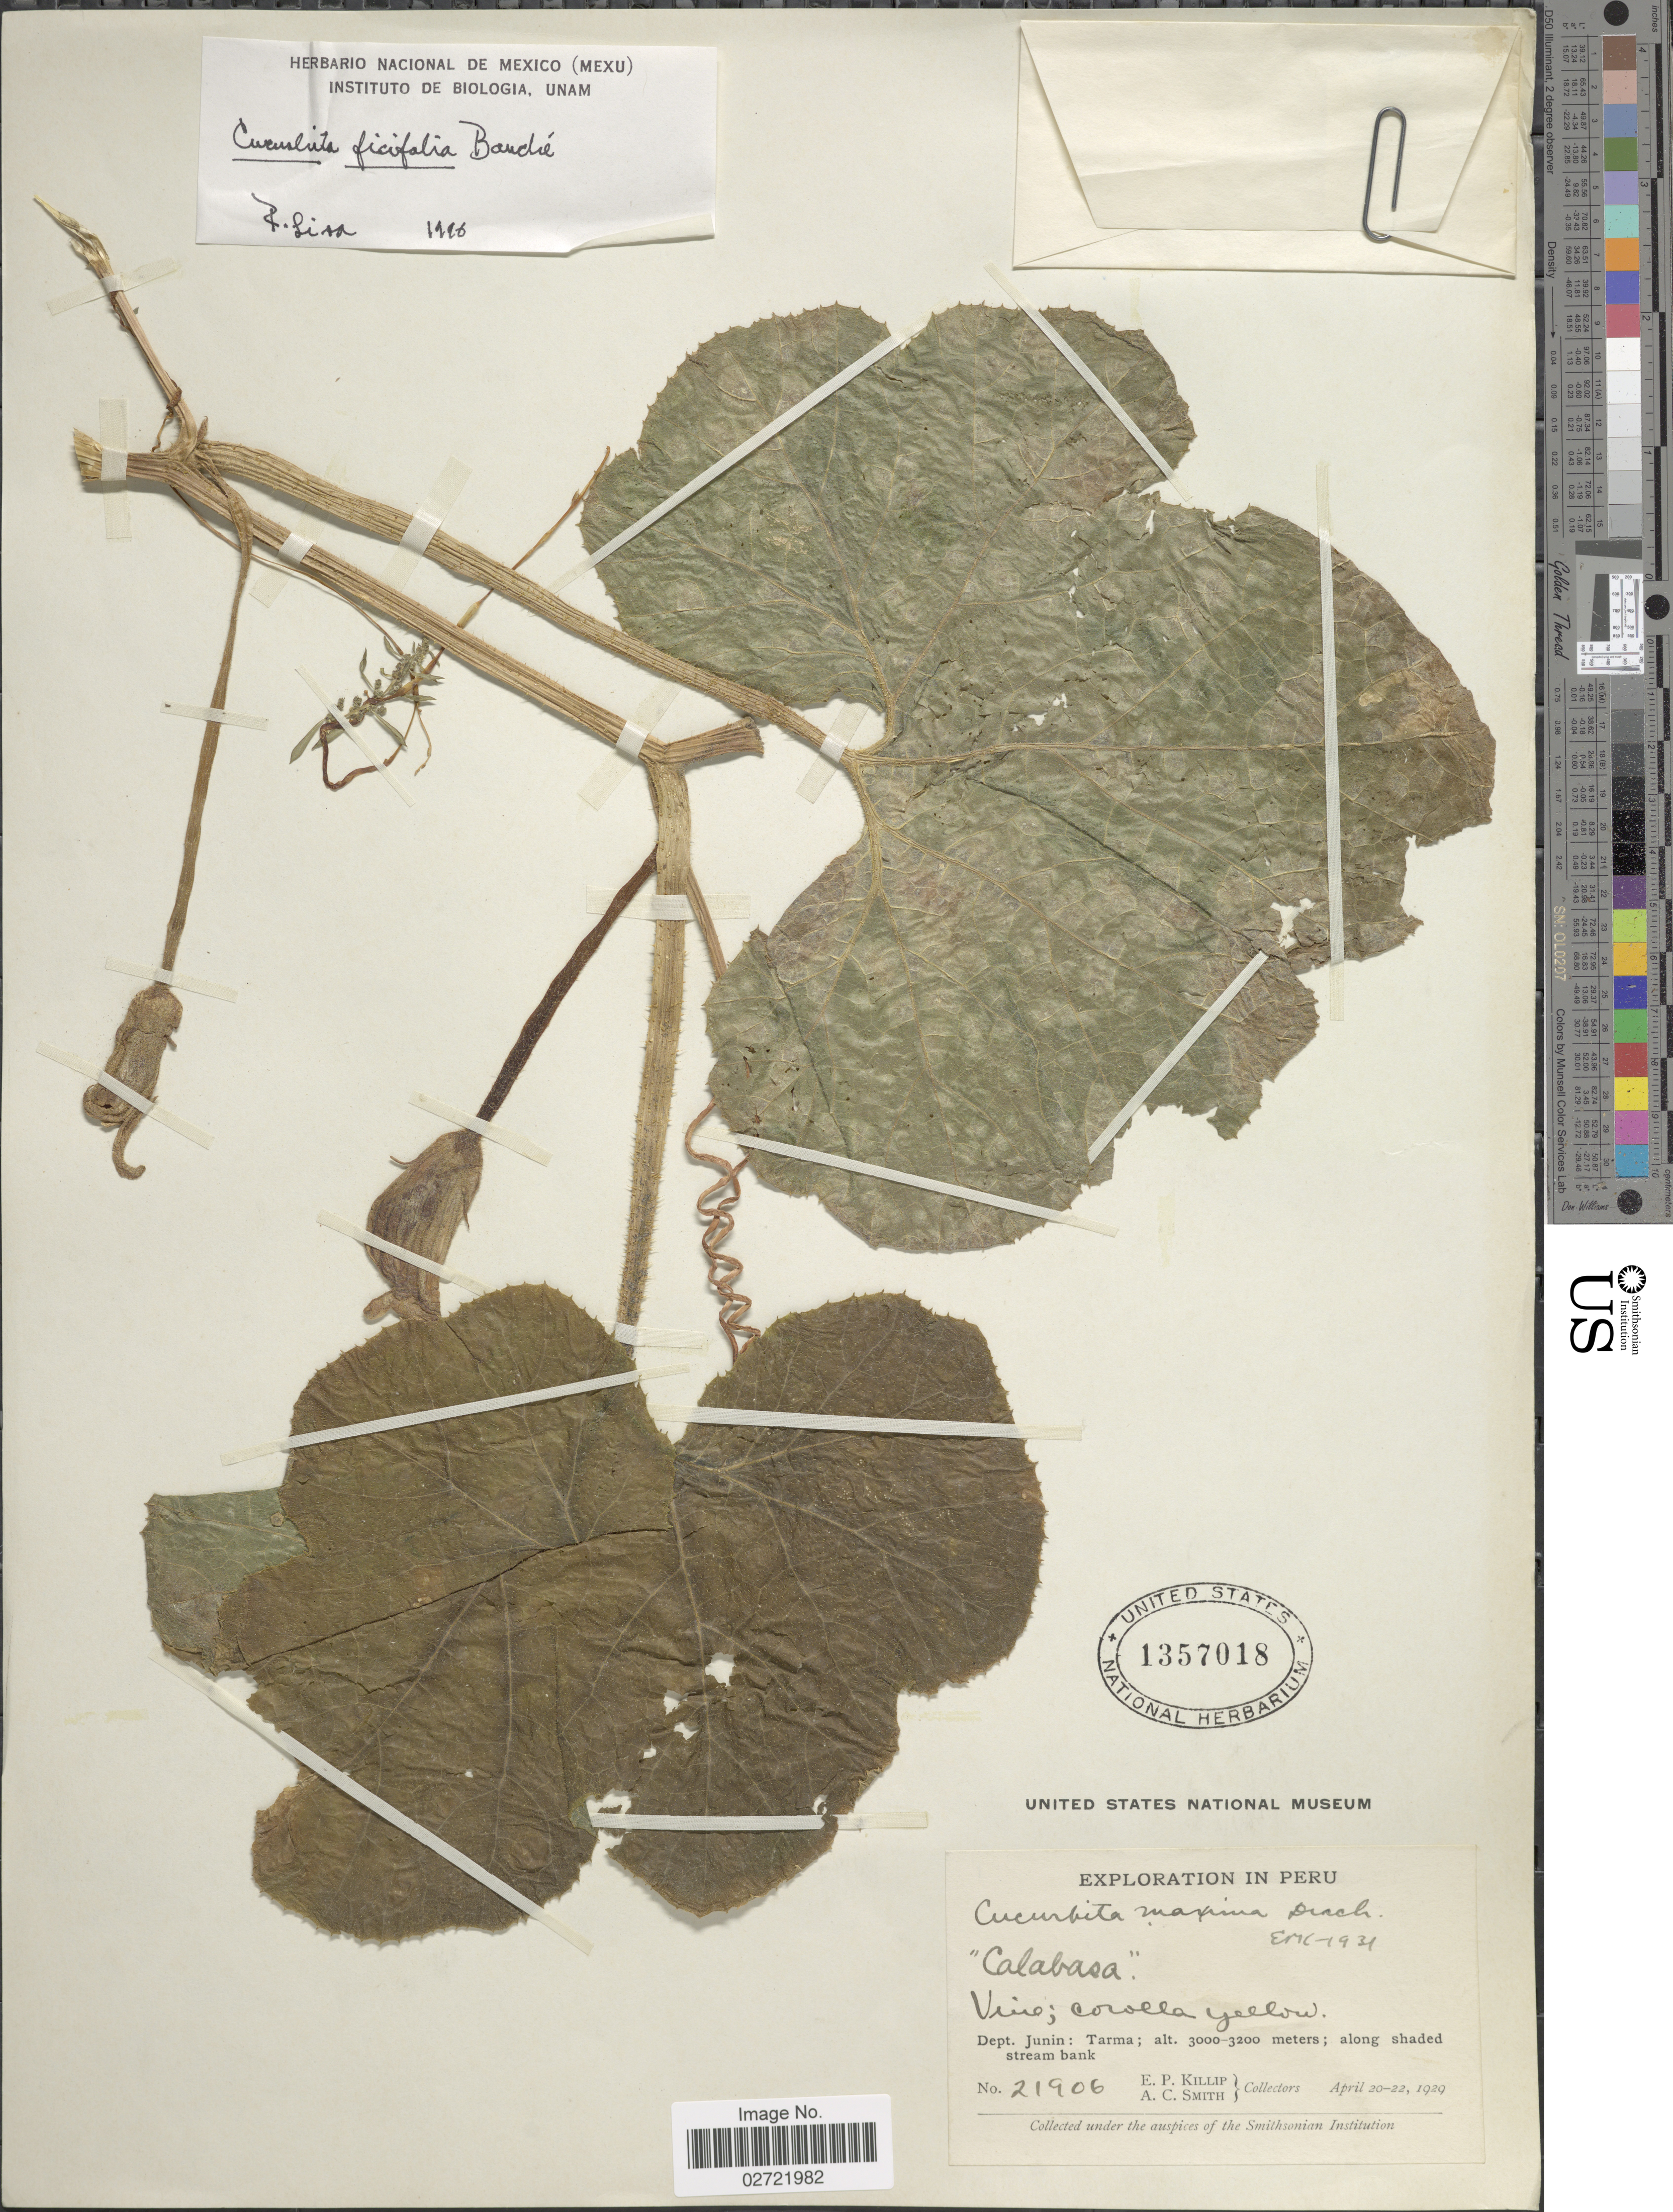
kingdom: Plantae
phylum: Tracheophyta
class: Magnoliopsida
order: Cucurbitales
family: Cucurbitaceae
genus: Cucurbita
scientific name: Cucurbita ficifolia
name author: C.D. Bouché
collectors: E. P. Killip & A. C. Smith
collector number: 21906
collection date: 1929-04-20/1929-04-22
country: Peru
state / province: Junín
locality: Dept. Junin: Tarma; along shaded stream bank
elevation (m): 3000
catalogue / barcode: US 1357018